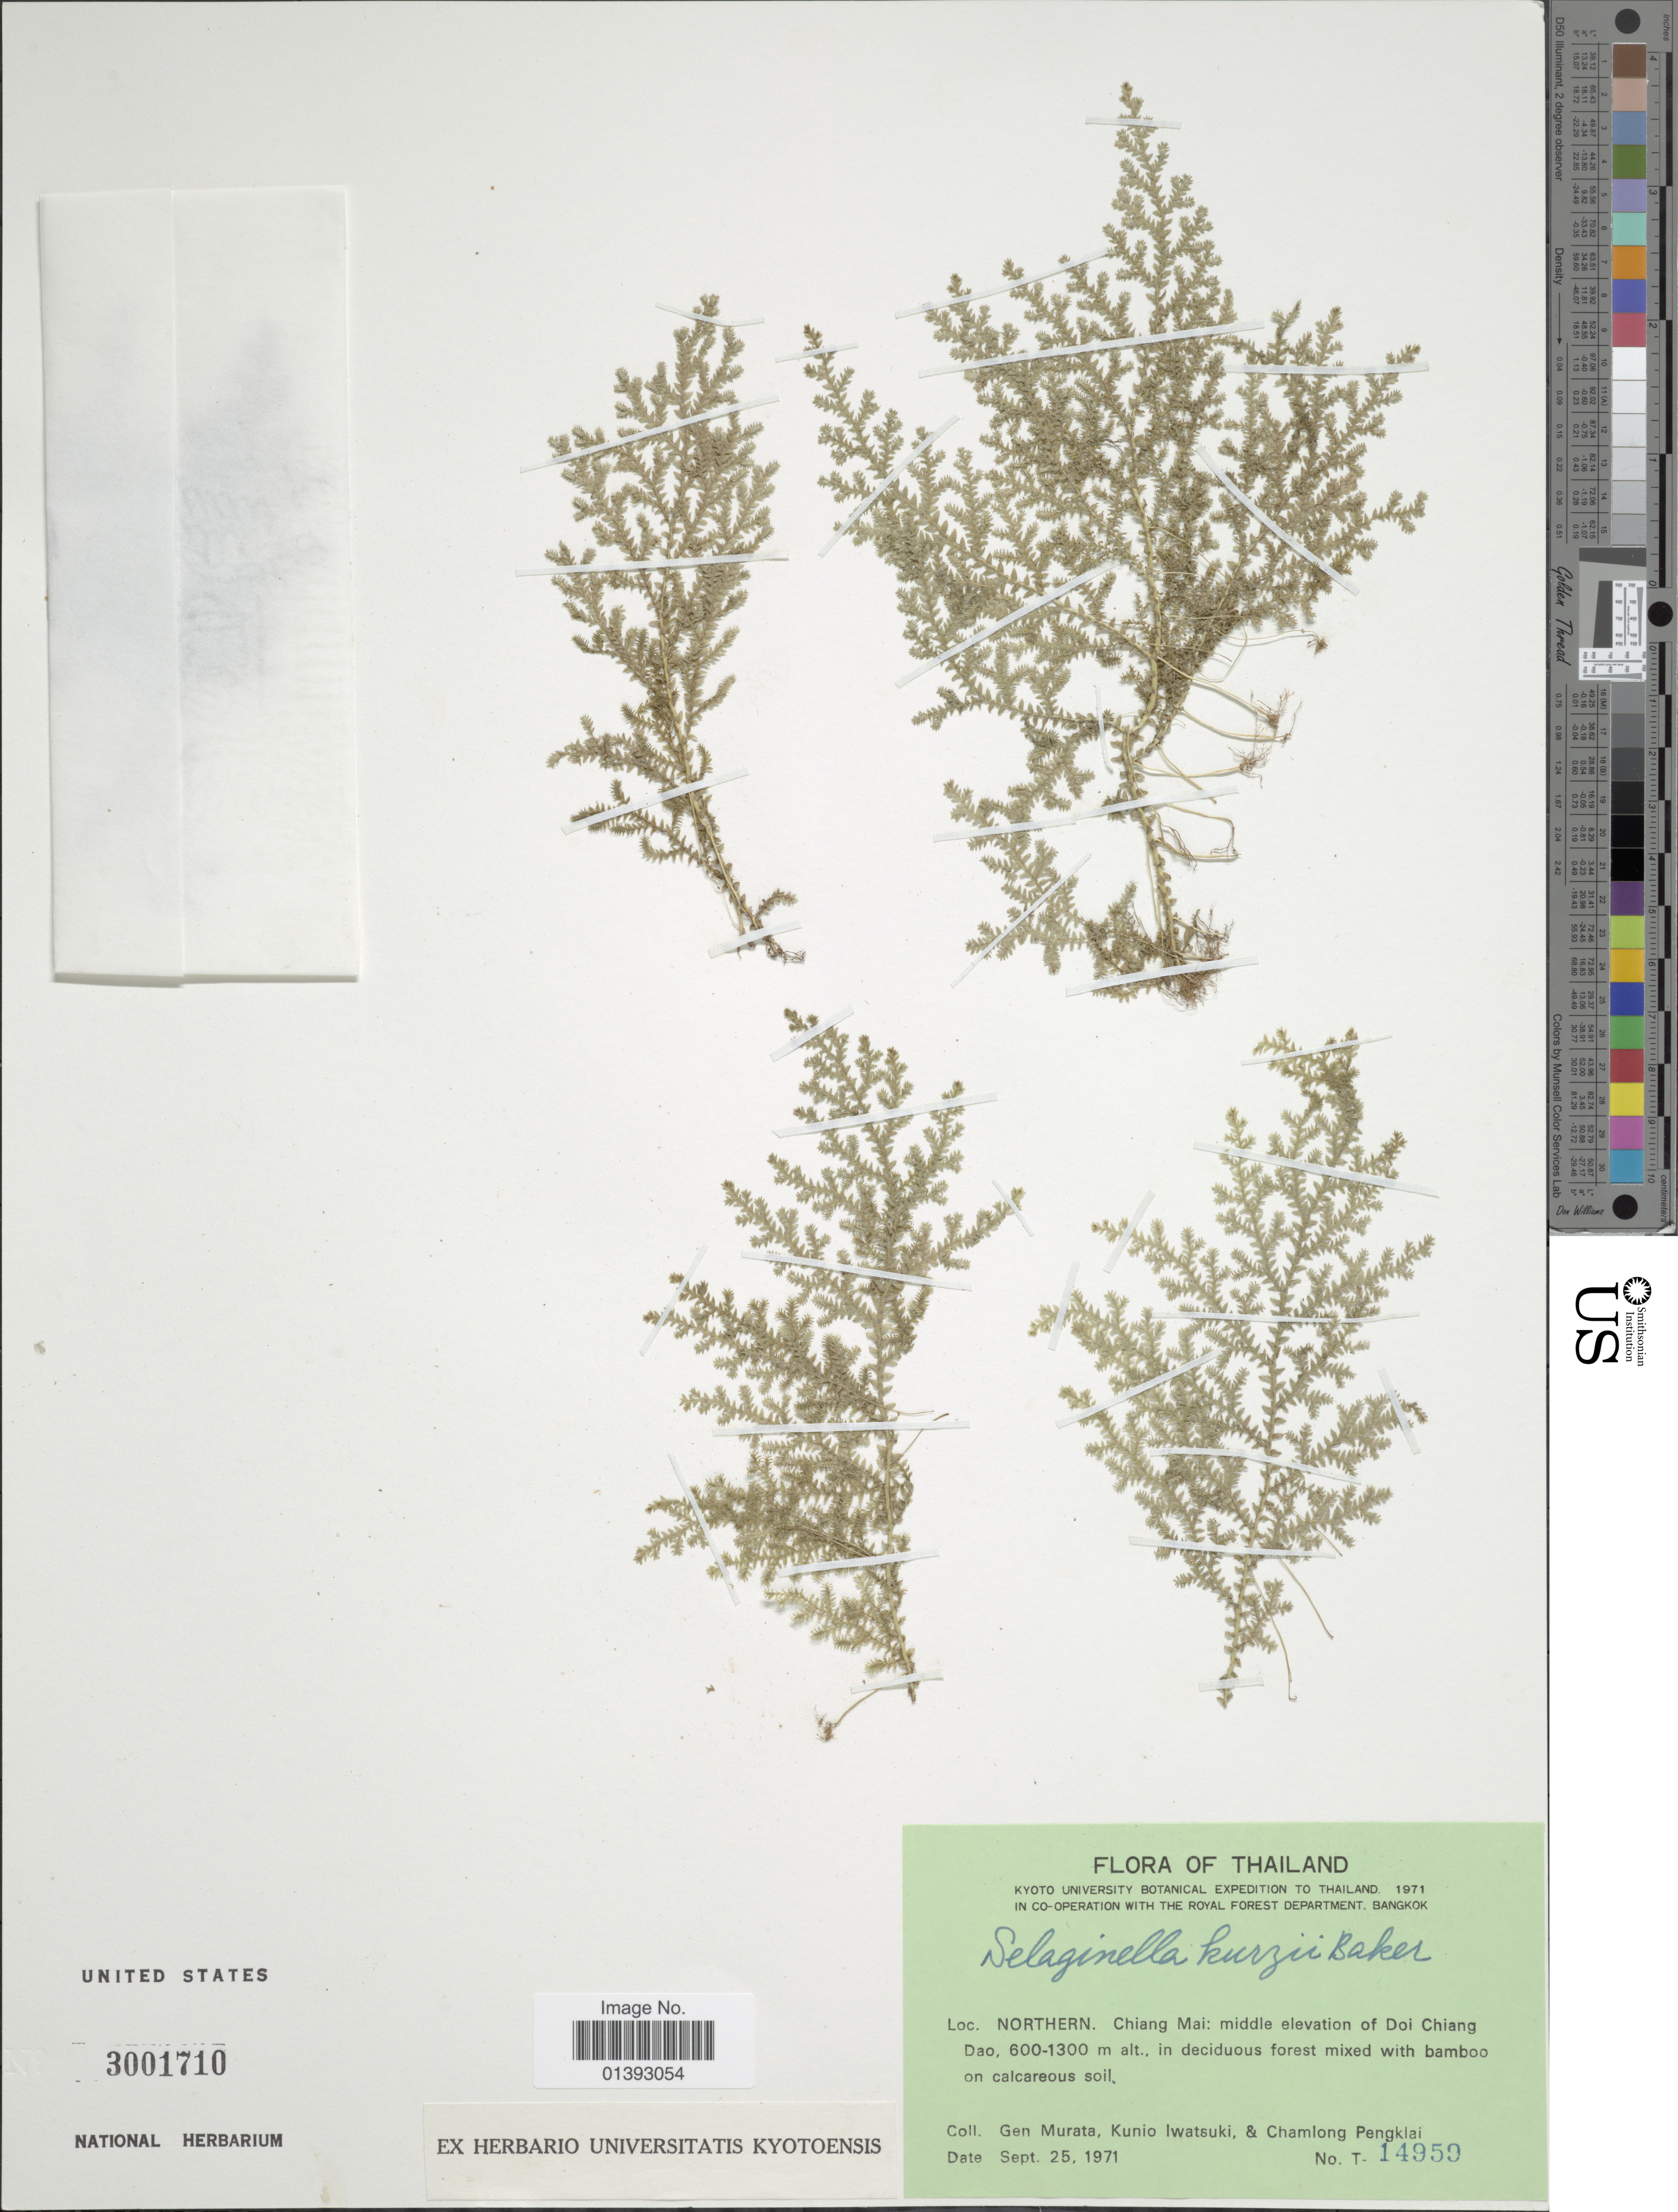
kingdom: Plantae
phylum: Tracheophyta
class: Lycopodiopsida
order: Selaginellales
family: Selaginellaceae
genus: Selaginella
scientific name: Selaginella kurzii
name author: Baker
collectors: G. Murata, K. Iwatsuki & C. Phengklai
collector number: T-14959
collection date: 1971-09-25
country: Thailand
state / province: Chiang Mai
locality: Northerns, Chiang Mai: middle elevation of Doi Chiang Dao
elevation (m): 600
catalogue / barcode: US 3001710